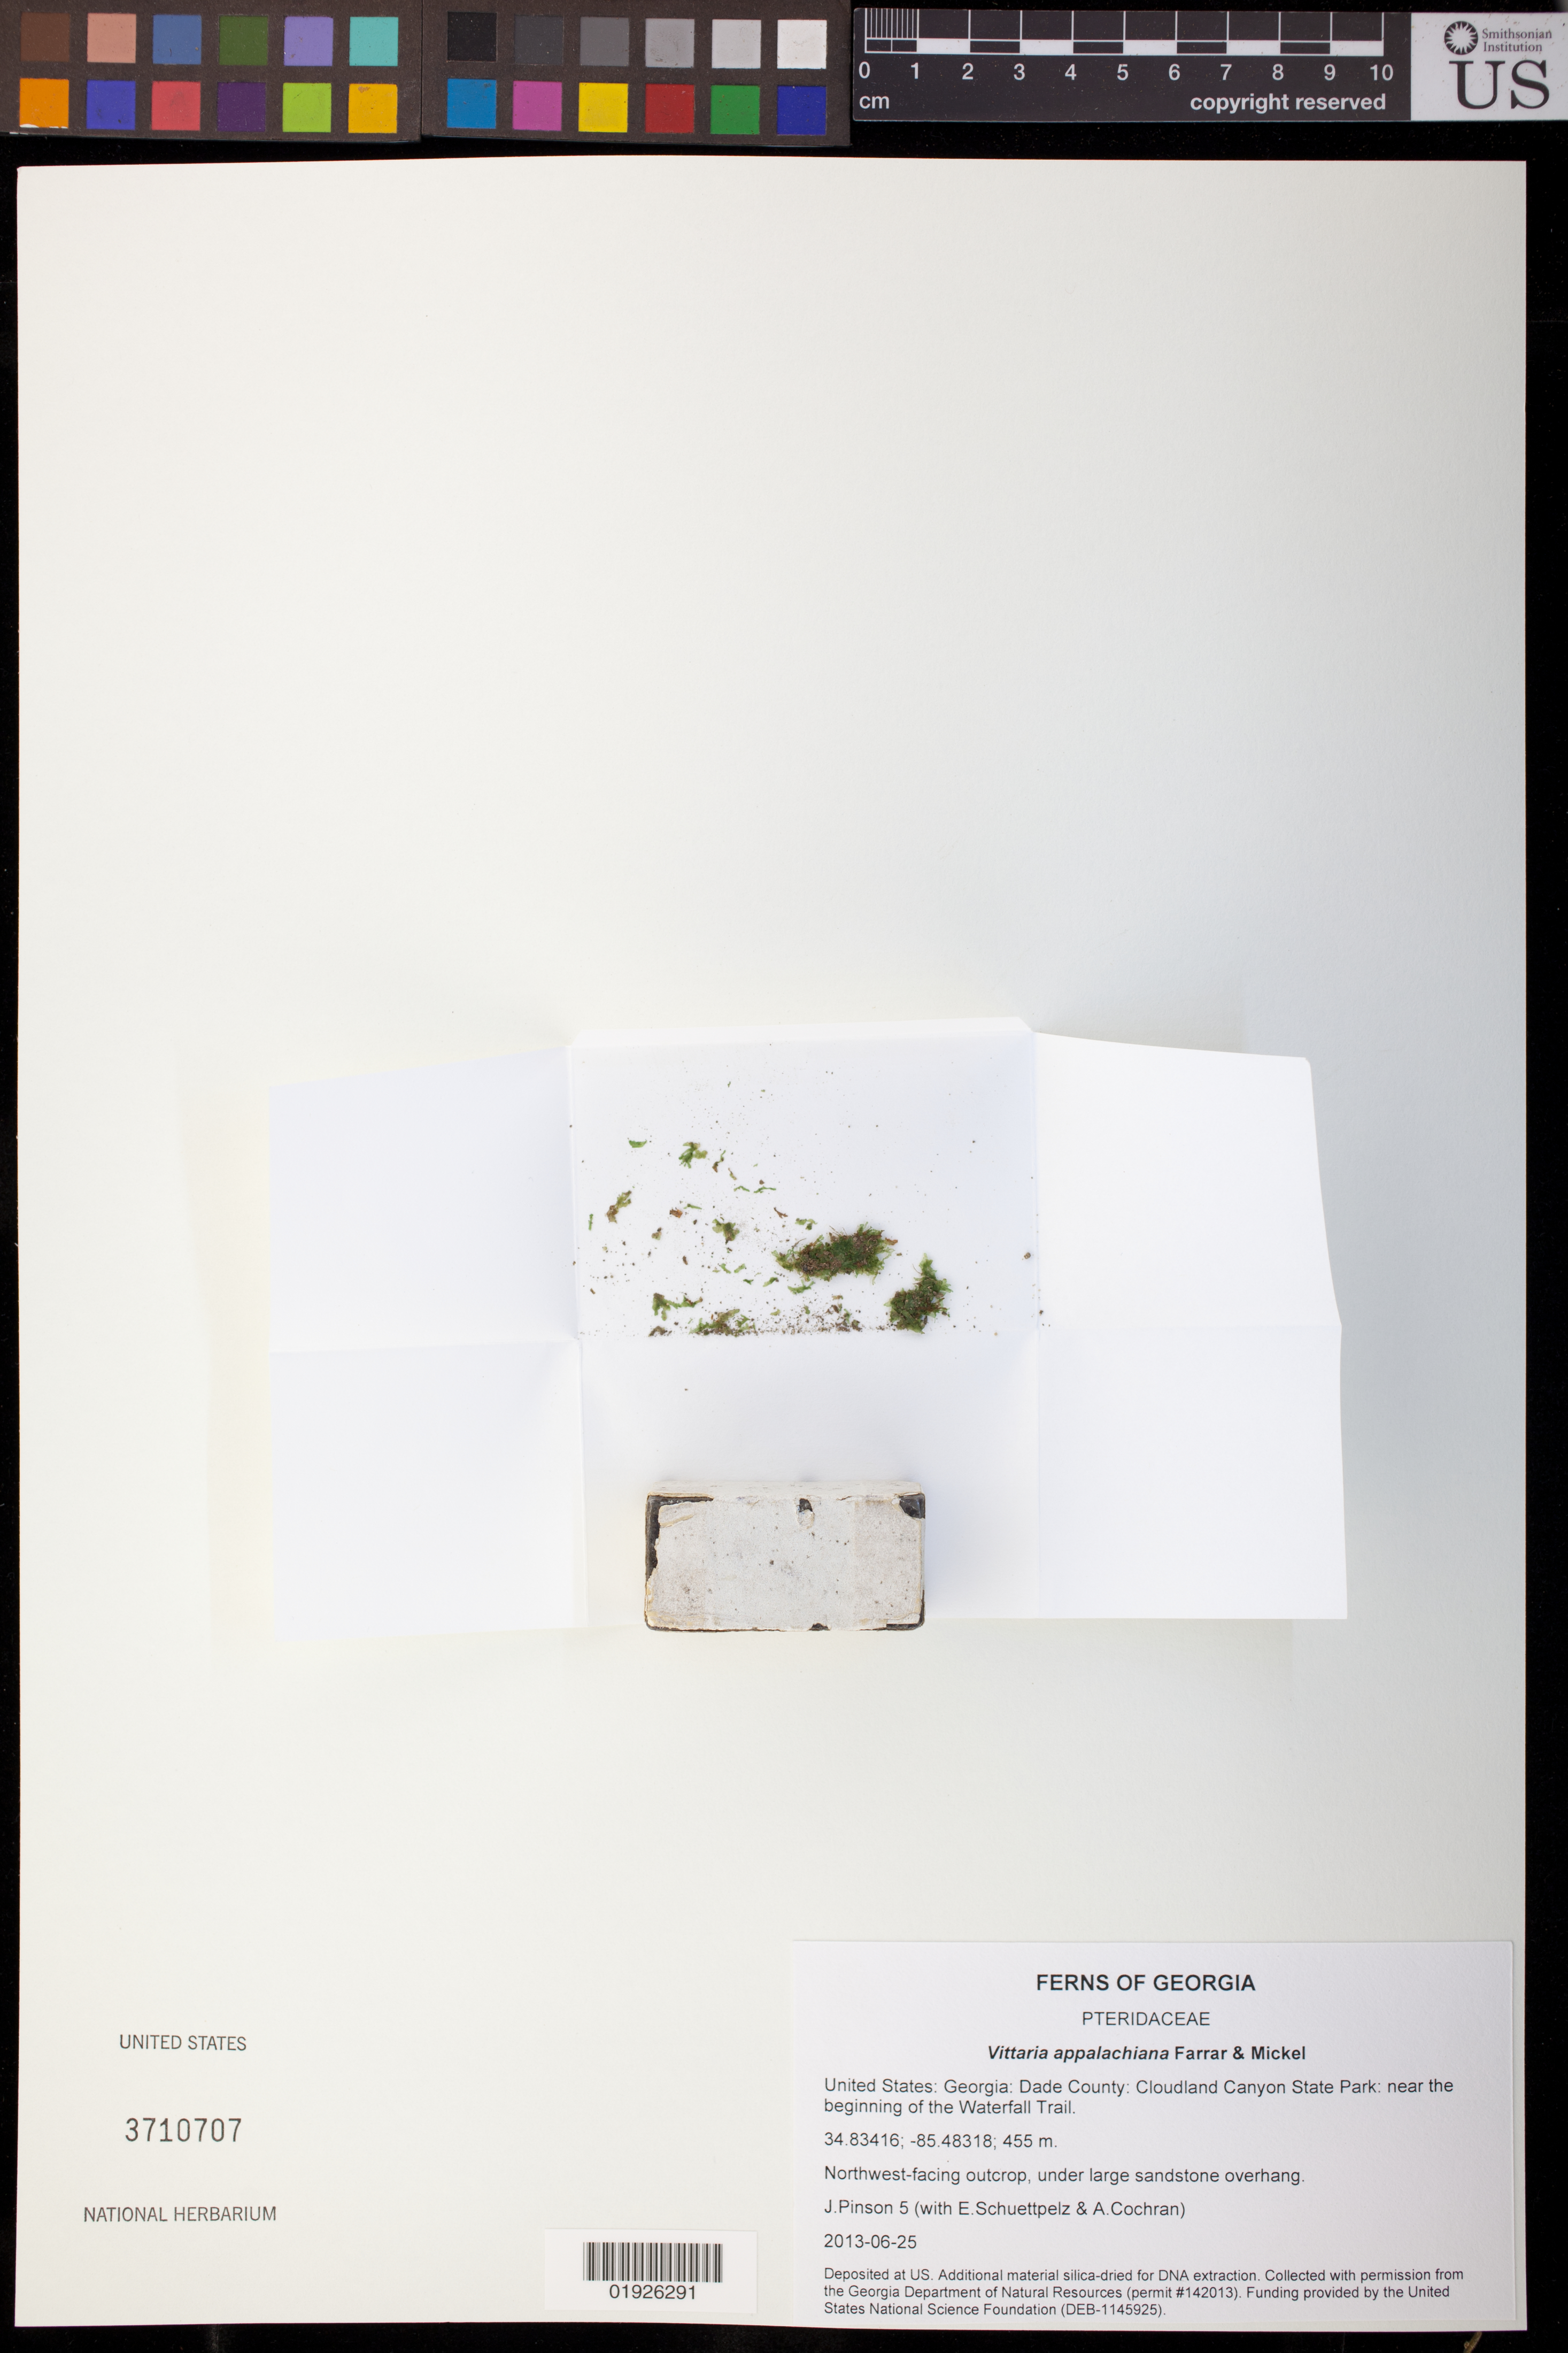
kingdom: Plantae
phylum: Tracheophyta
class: Polypodiopsida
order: Polypodiales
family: Pteridaceae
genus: Vittaria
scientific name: Vittaria appalachiana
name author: Farrar & Mickel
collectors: J. Pinson, E. Schuettpelz & A. Cochran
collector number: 5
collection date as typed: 2013-06-25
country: United States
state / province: Georgia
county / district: Dade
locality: Cloudland Canyon State Park: near the beginning of the Waterfall Trail.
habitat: Northwest-facing outcrop, under large sandstone overhang.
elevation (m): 455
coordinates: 34.83416, -85.48318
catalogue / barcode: US 3710707